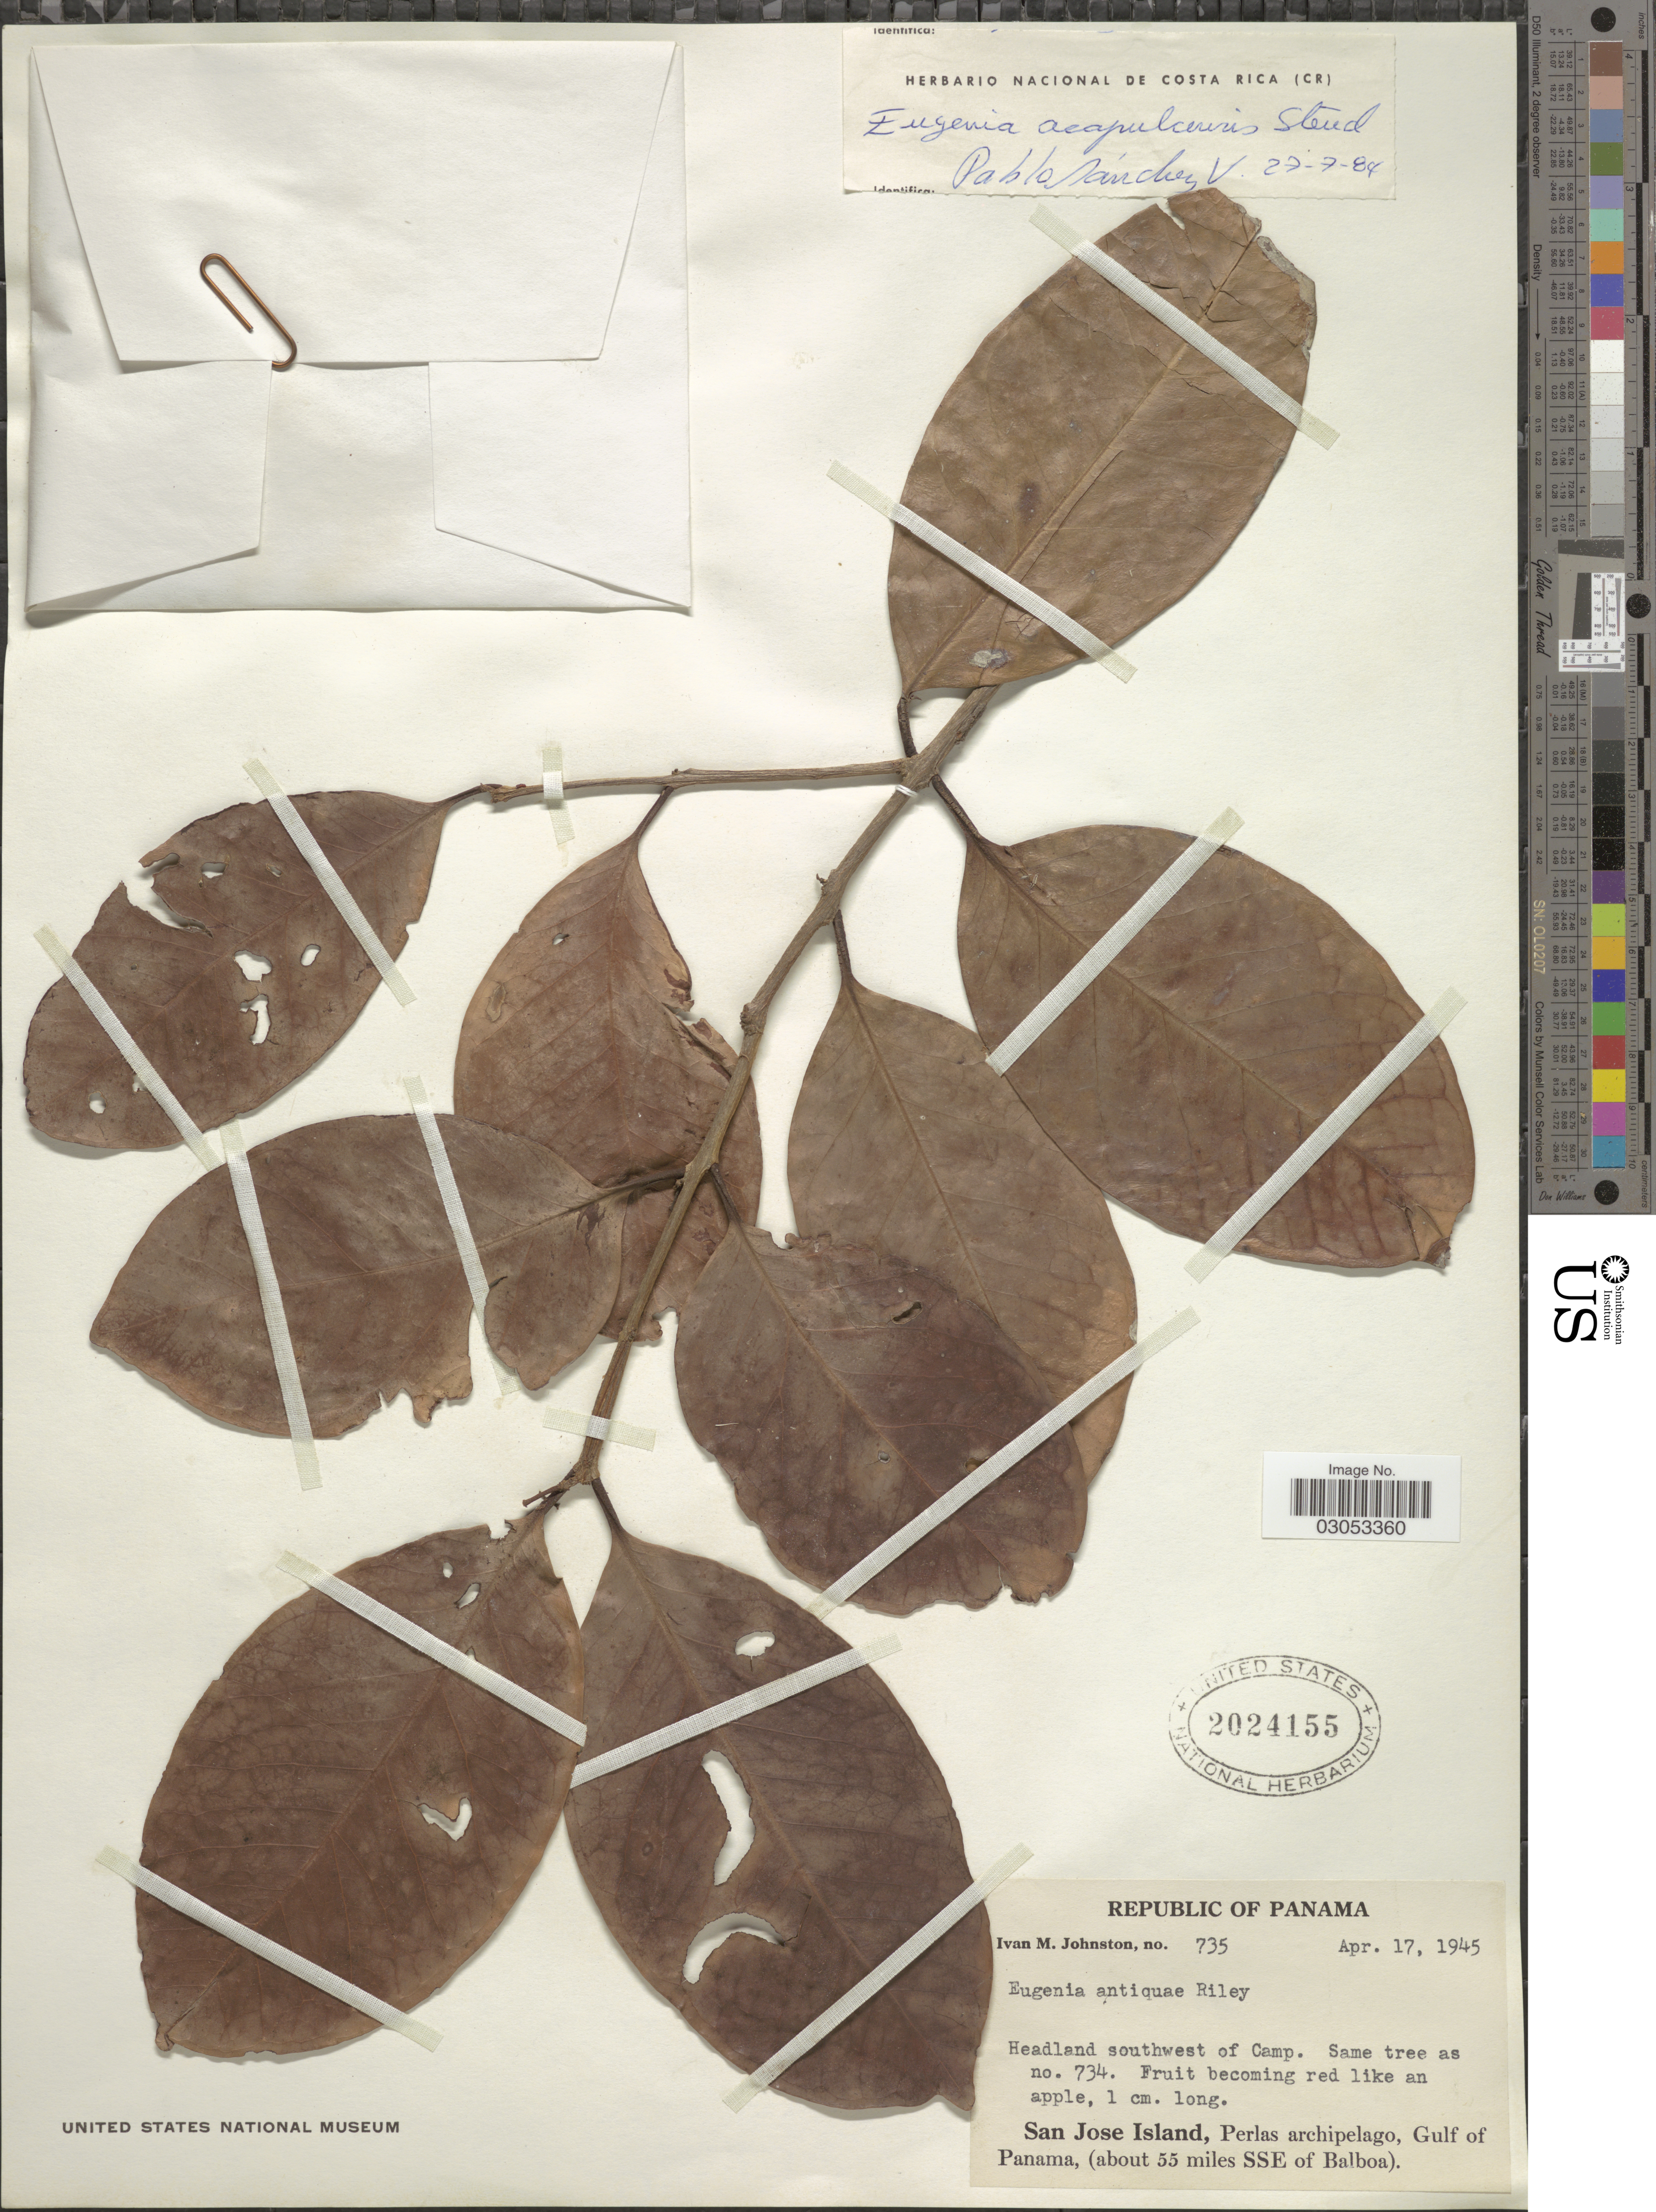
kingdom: Plantae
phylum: Tracheophyta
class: Magnoliopsida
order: Myrtales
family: Myrtaceae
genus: Eugenia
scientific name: Eugenia acapulcensis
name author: Steud.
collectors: I.M. Johnston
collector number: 735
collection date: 1945-04-17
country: Panama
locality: Headland southwest of Camp, San Jose Island, Perlas archipelago, Gulf of Panama, (about 55 miles SSE of Balboa).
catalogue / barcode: US 2024155